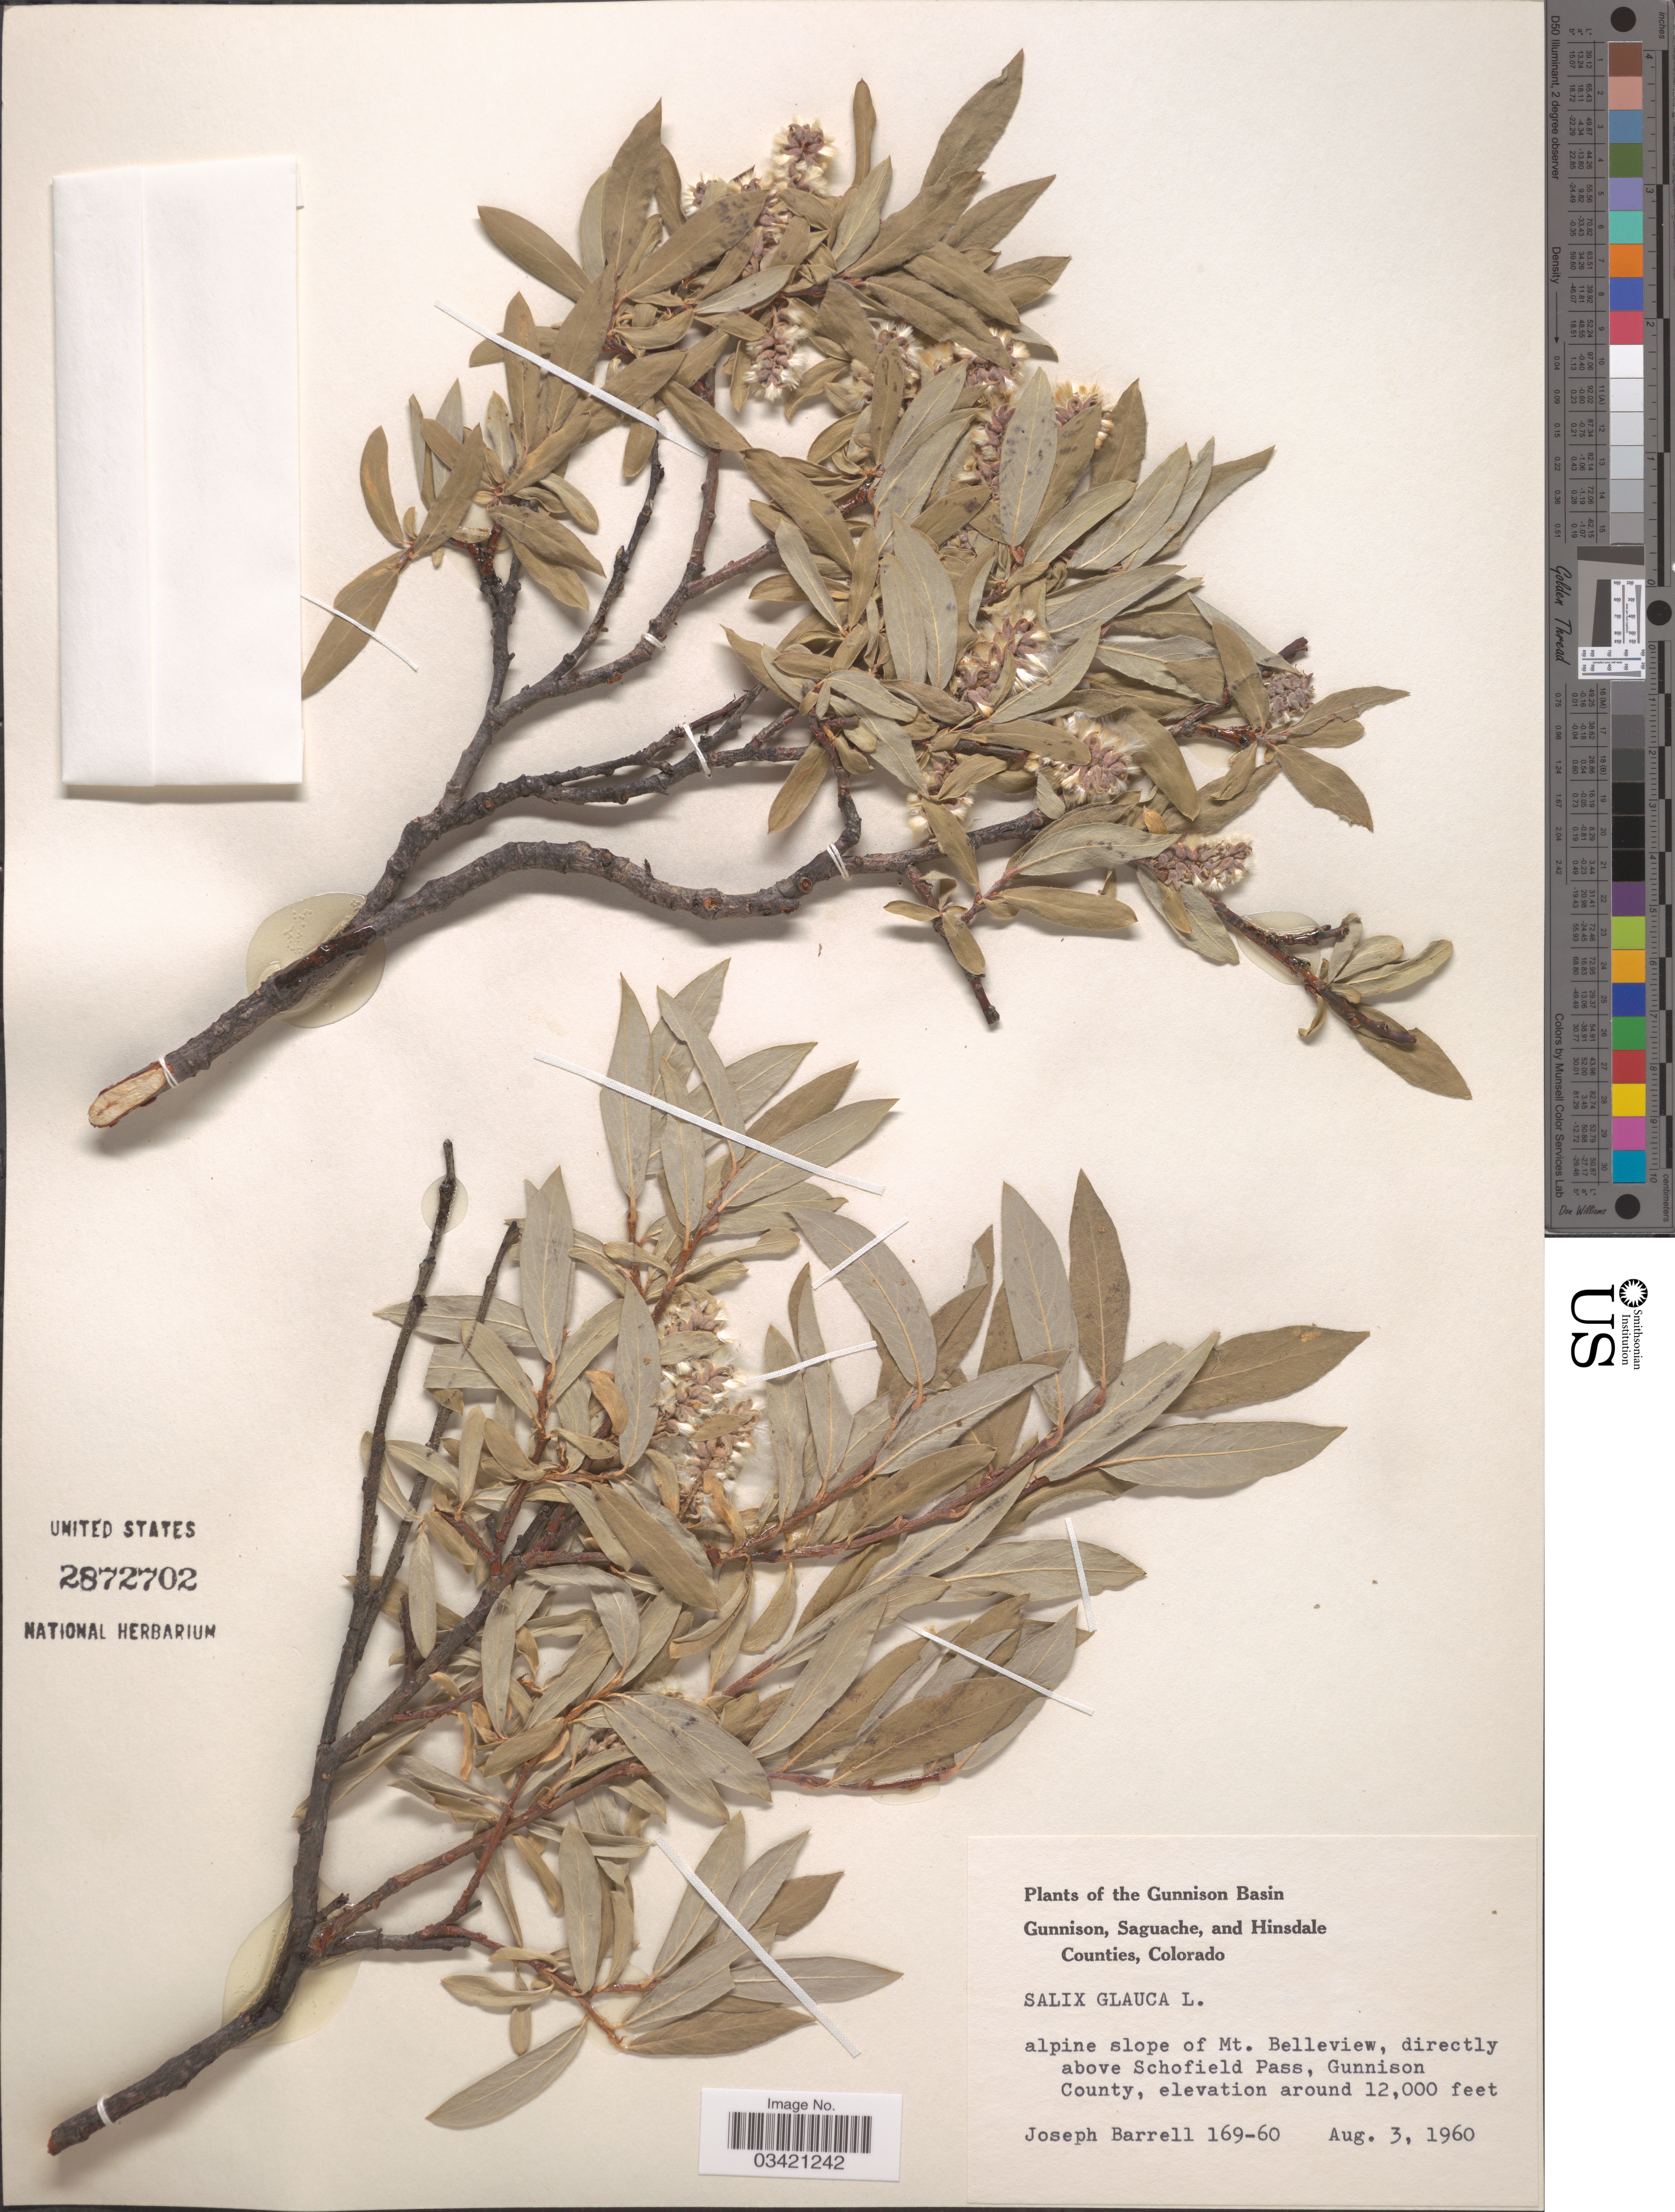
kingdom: Plantae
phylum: Tracheophyta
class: Magnoliopsida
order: Malpighiales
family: Salicaceae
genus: Salix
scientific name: Salix glauca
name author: L.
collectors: J. Barrell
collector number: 169-60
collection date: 1960-08-03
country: United States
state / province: Colorado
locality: The Gunnison Basin. Alpine slope of Mt. Belleview, directly above Schofield Pass, Gunnison County.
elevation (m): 3658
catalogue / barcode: US 2872702